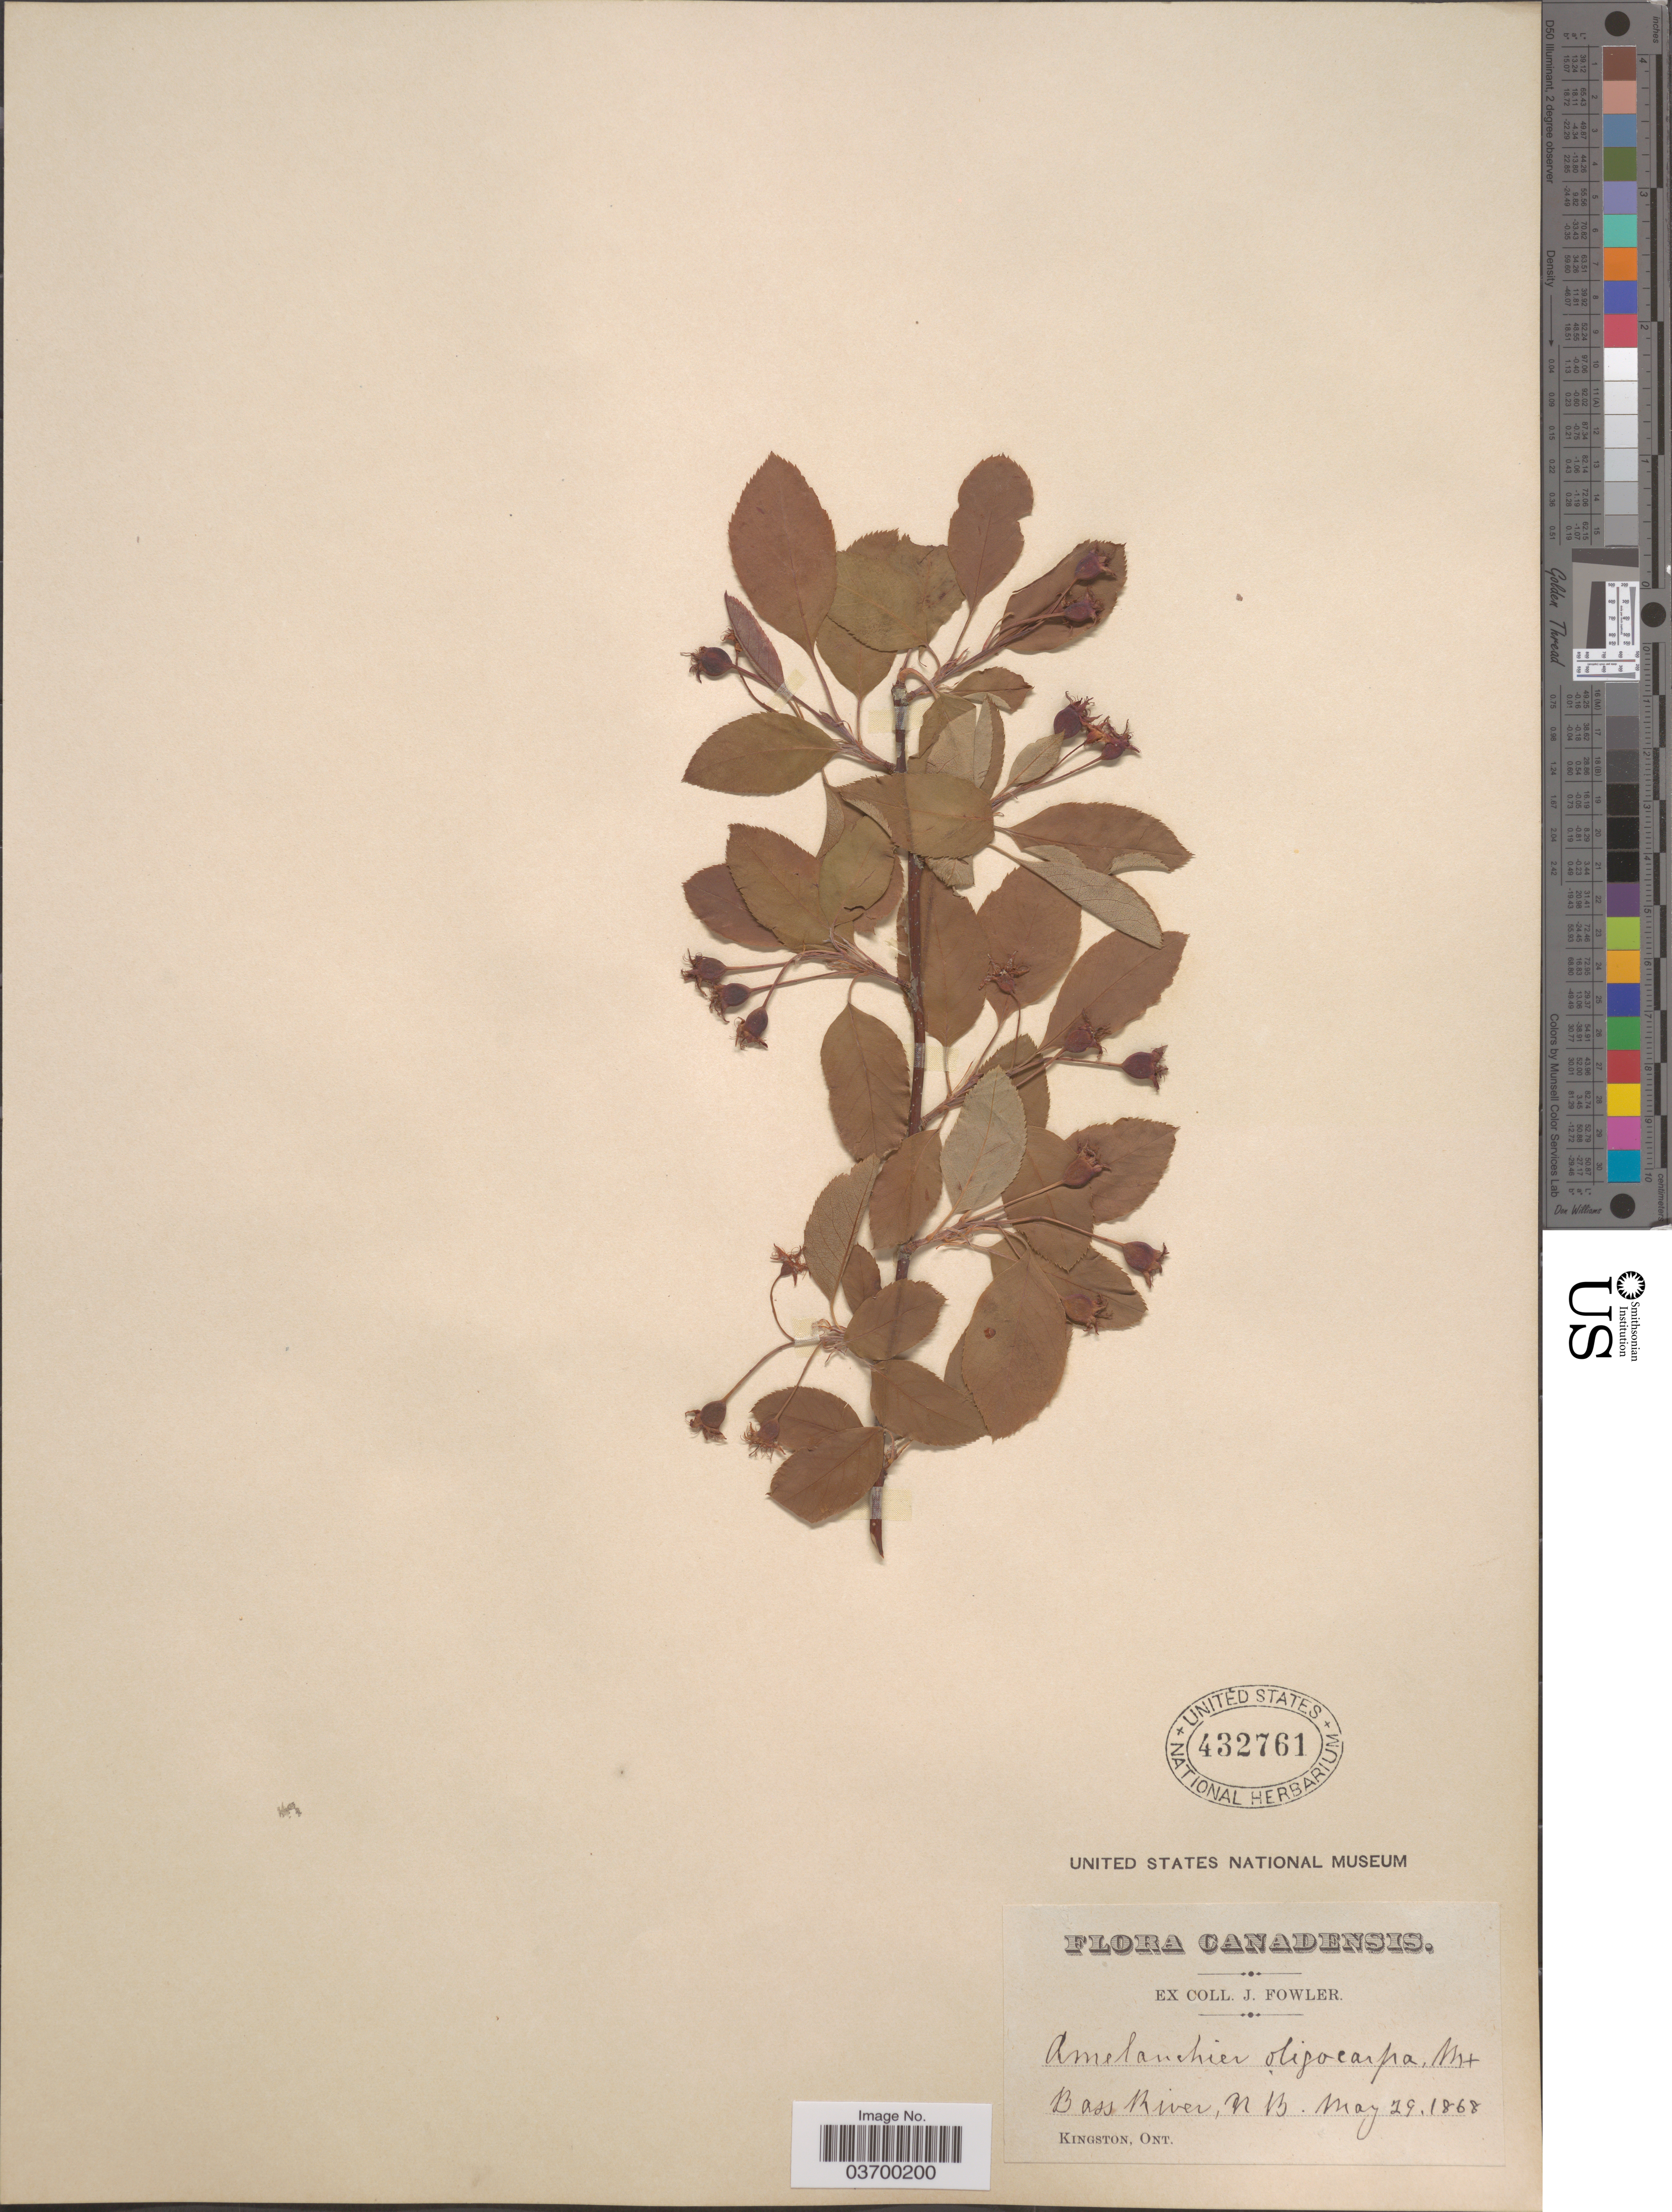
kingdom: Plantae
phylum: Tracheophyta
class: Magnoliopsida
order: Rosales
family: Rosaceae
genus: Amelanchier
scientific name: Amelanchier bartramiana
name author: (Tausch) M. Roem.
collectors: J. Fowler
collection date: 1868-05-29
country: Canada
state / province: New Brunswick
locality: Bass River.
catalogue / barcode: US 432761